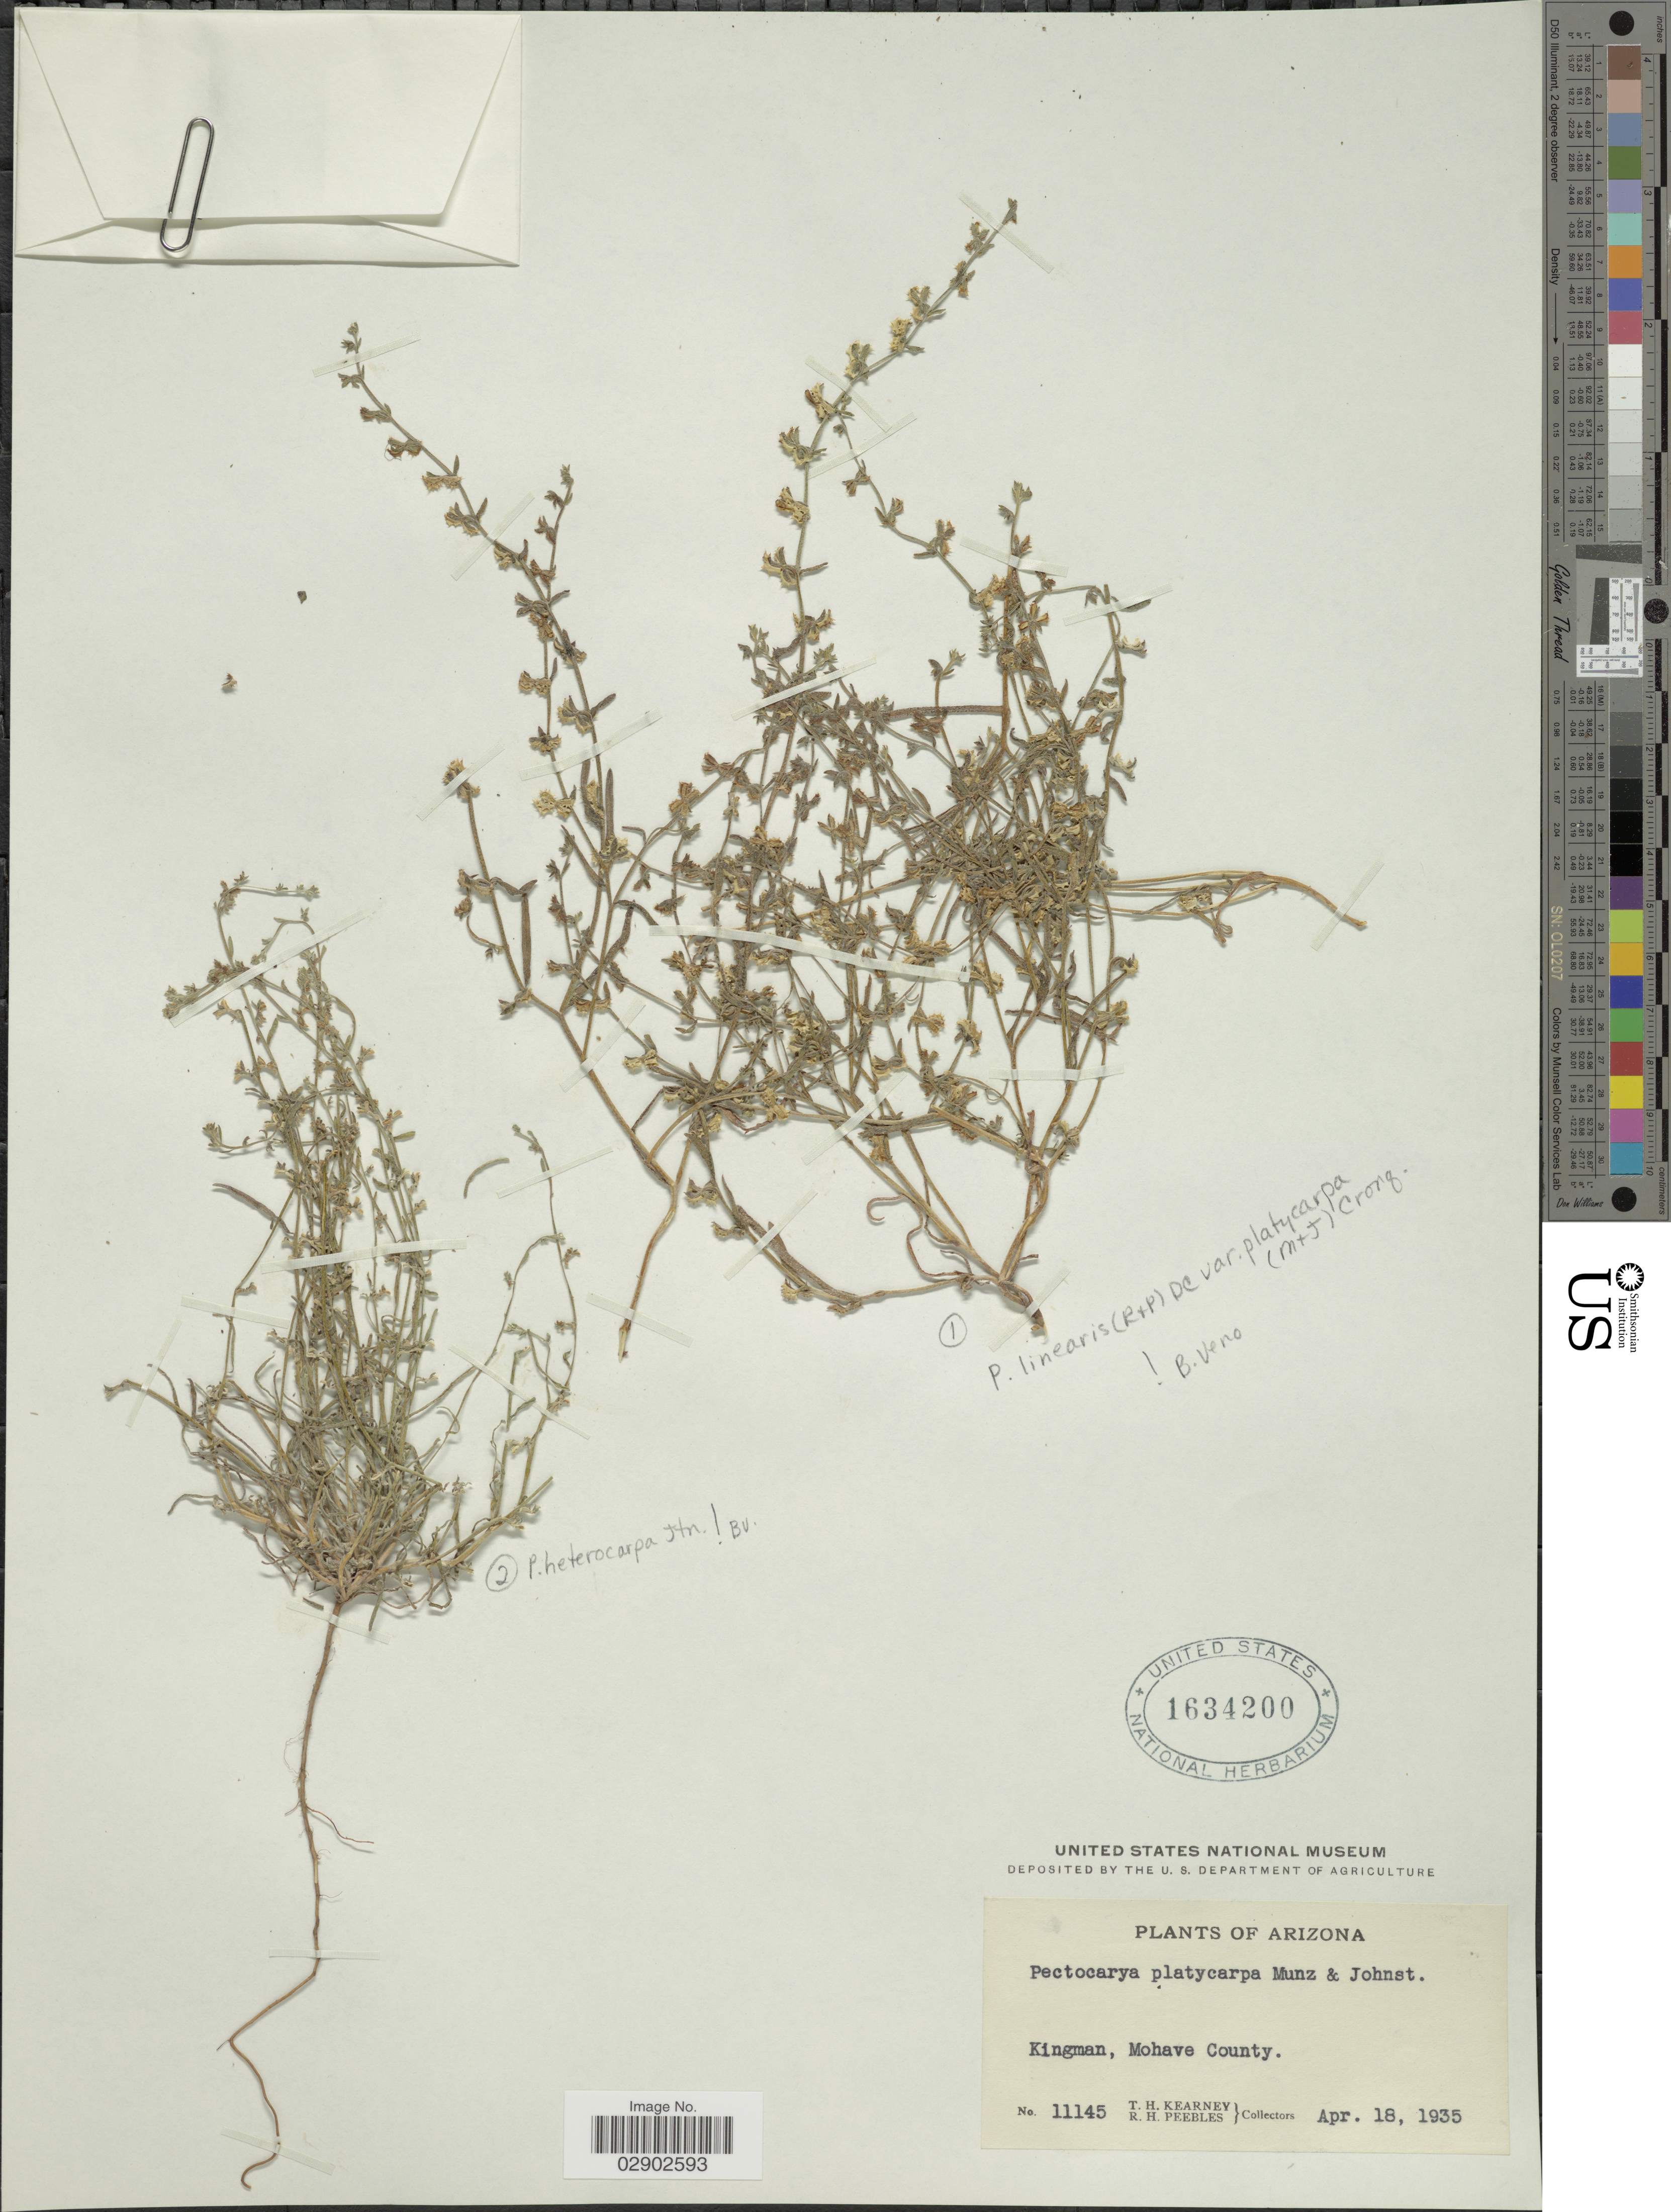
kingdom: Plantae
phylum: Tracheophyta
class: Magnoliopsida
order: Boraginales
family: Boraginaceae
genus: Pectocarya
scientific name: Pectocarya linearis var. platycarpa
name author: (Munz & I.M. Johnst.) Cronq.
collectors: T. H. Kearney & R. H. Peebles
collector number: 11145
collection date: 1935-04-18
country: United States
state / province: Arizona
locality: Kingman, Mohave County.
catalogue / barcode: US 1634200